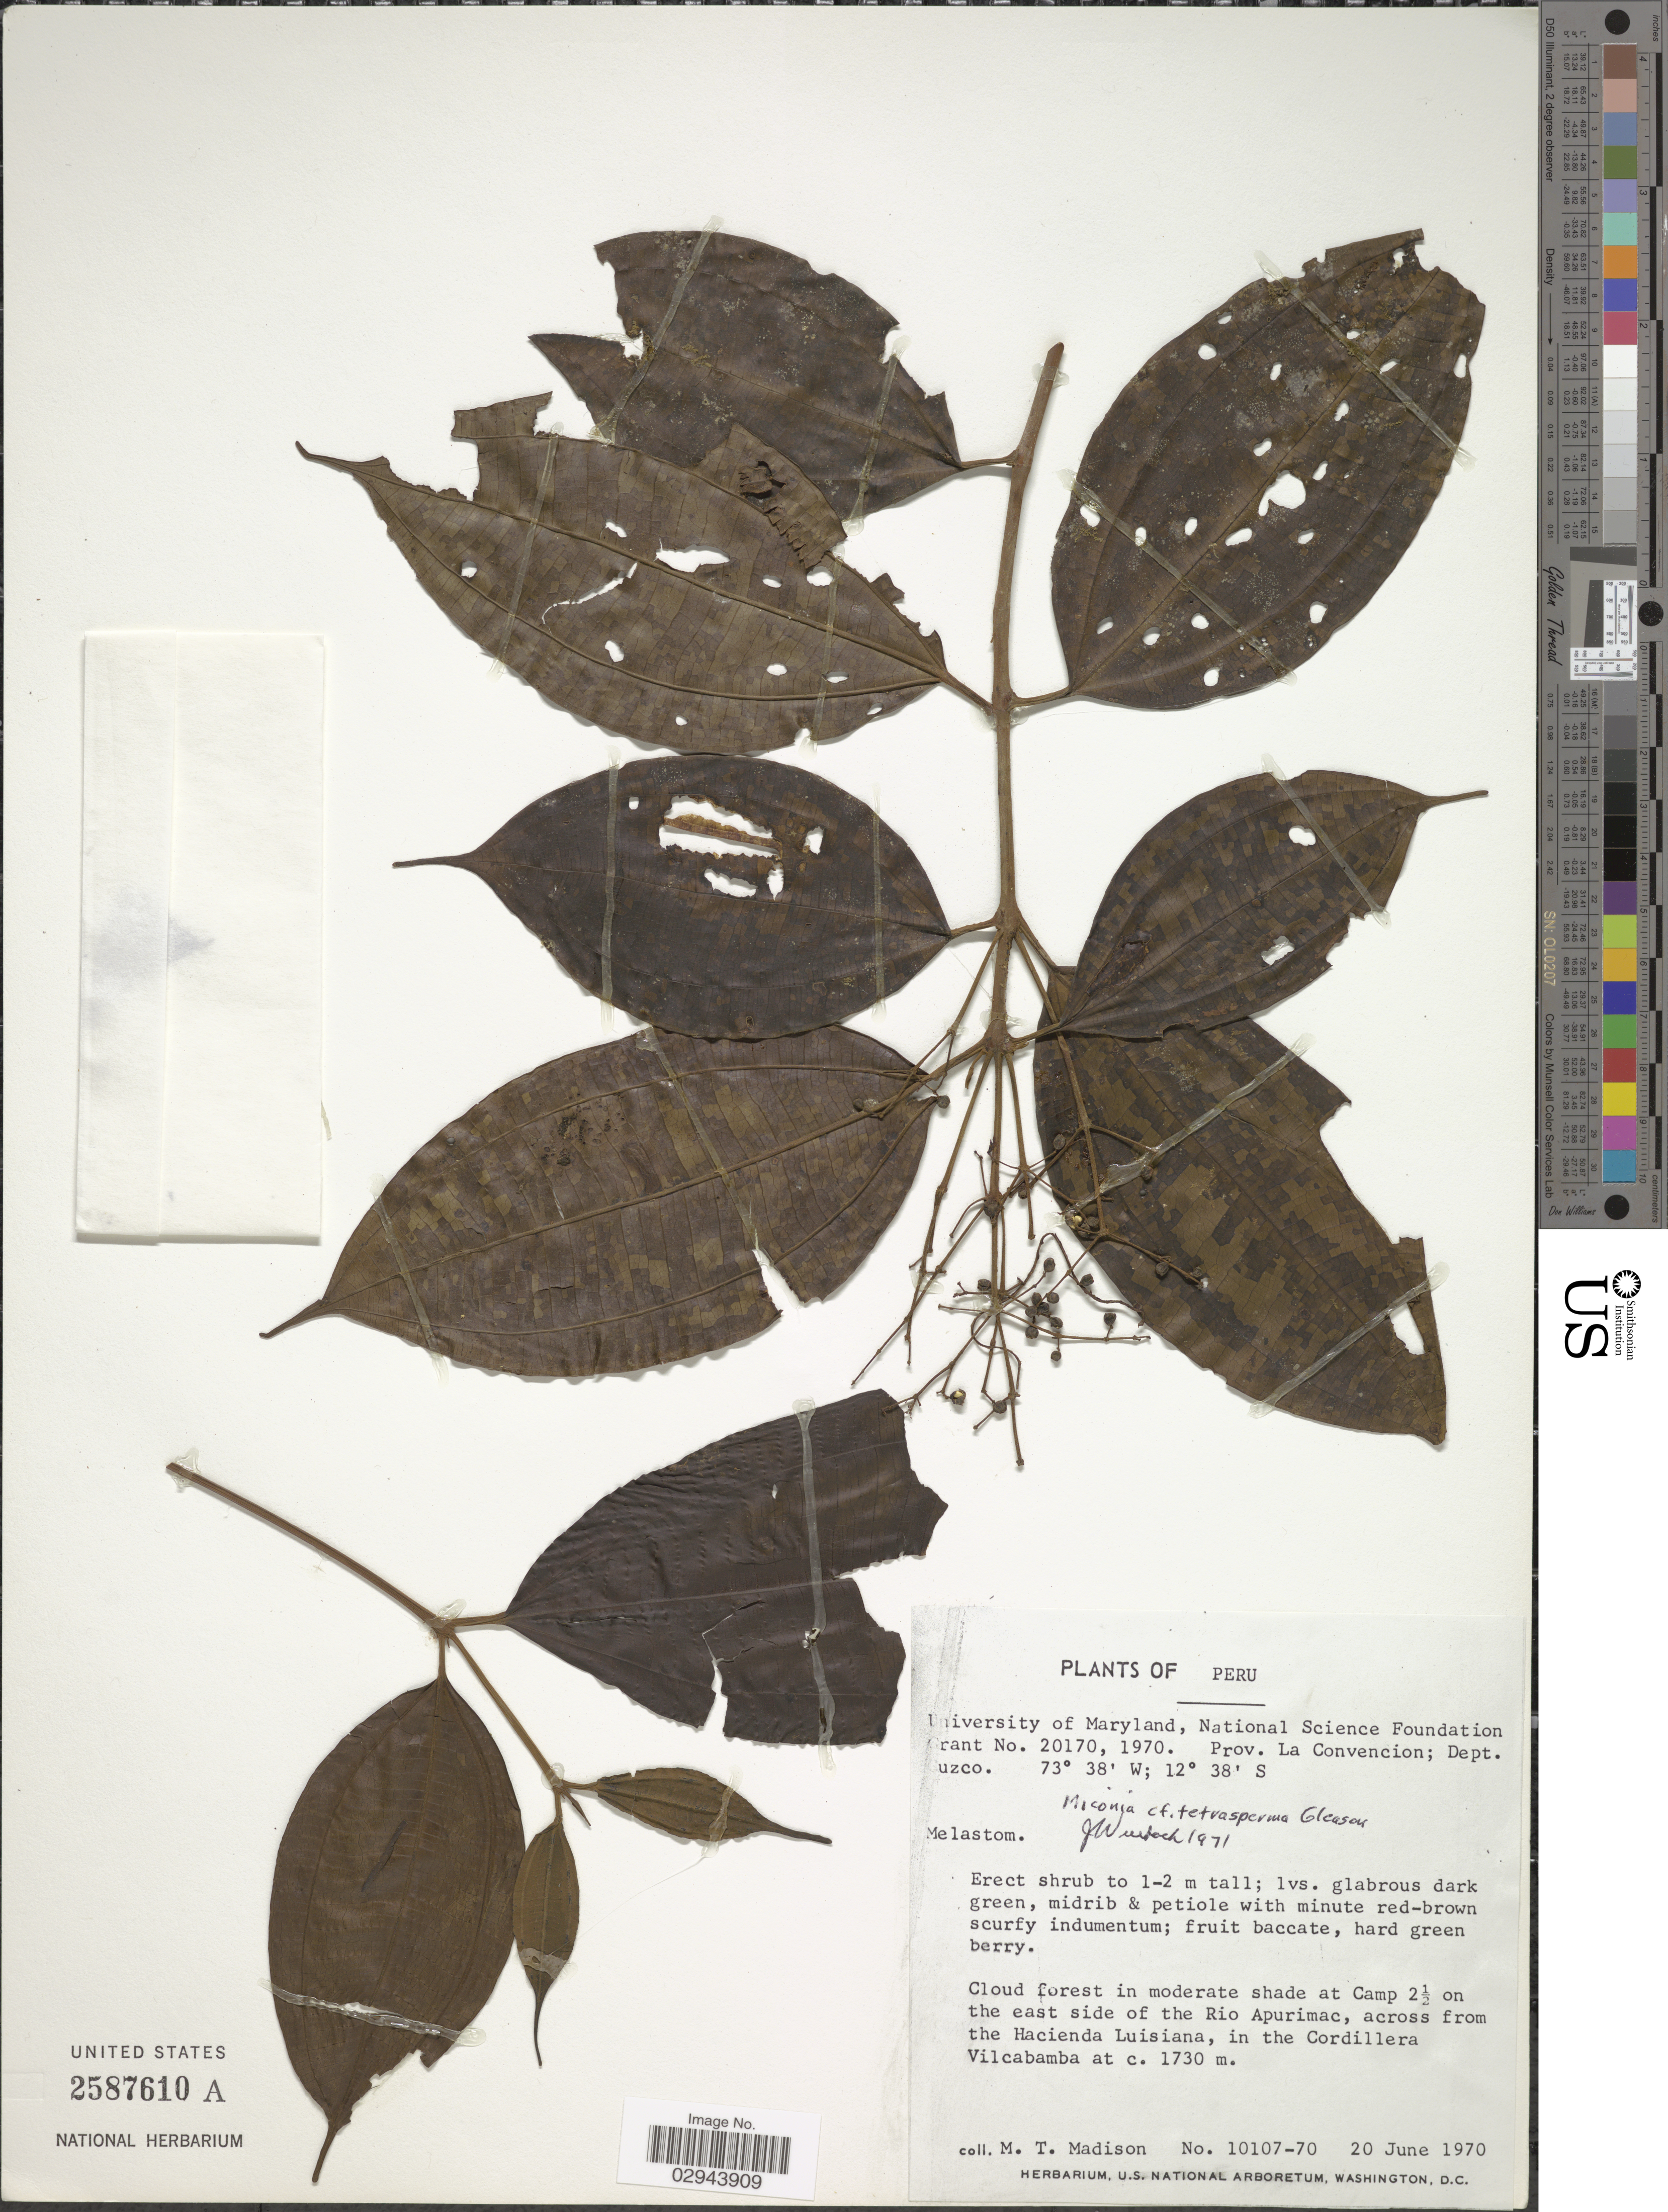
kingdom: Plantae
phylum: Tracheophyta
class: Magnoliopsida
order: Myrtales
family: Melastomataceae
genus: Miconia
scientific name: Miconia tetrasperma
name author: Gleason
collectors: M. T. Madison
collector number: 10107-70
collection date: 1970-06-20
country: Peru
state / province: Cusco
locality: Prov. La Convencion, Dept. Cuzco, Cloud forest in moderate shade at Camp 2 1/2 on the east side of the Rio Apurimac, across from the Hacienda Luisiana, in the Cordillera Vilcabamba.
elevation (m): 1730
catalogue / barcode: US 2587610A